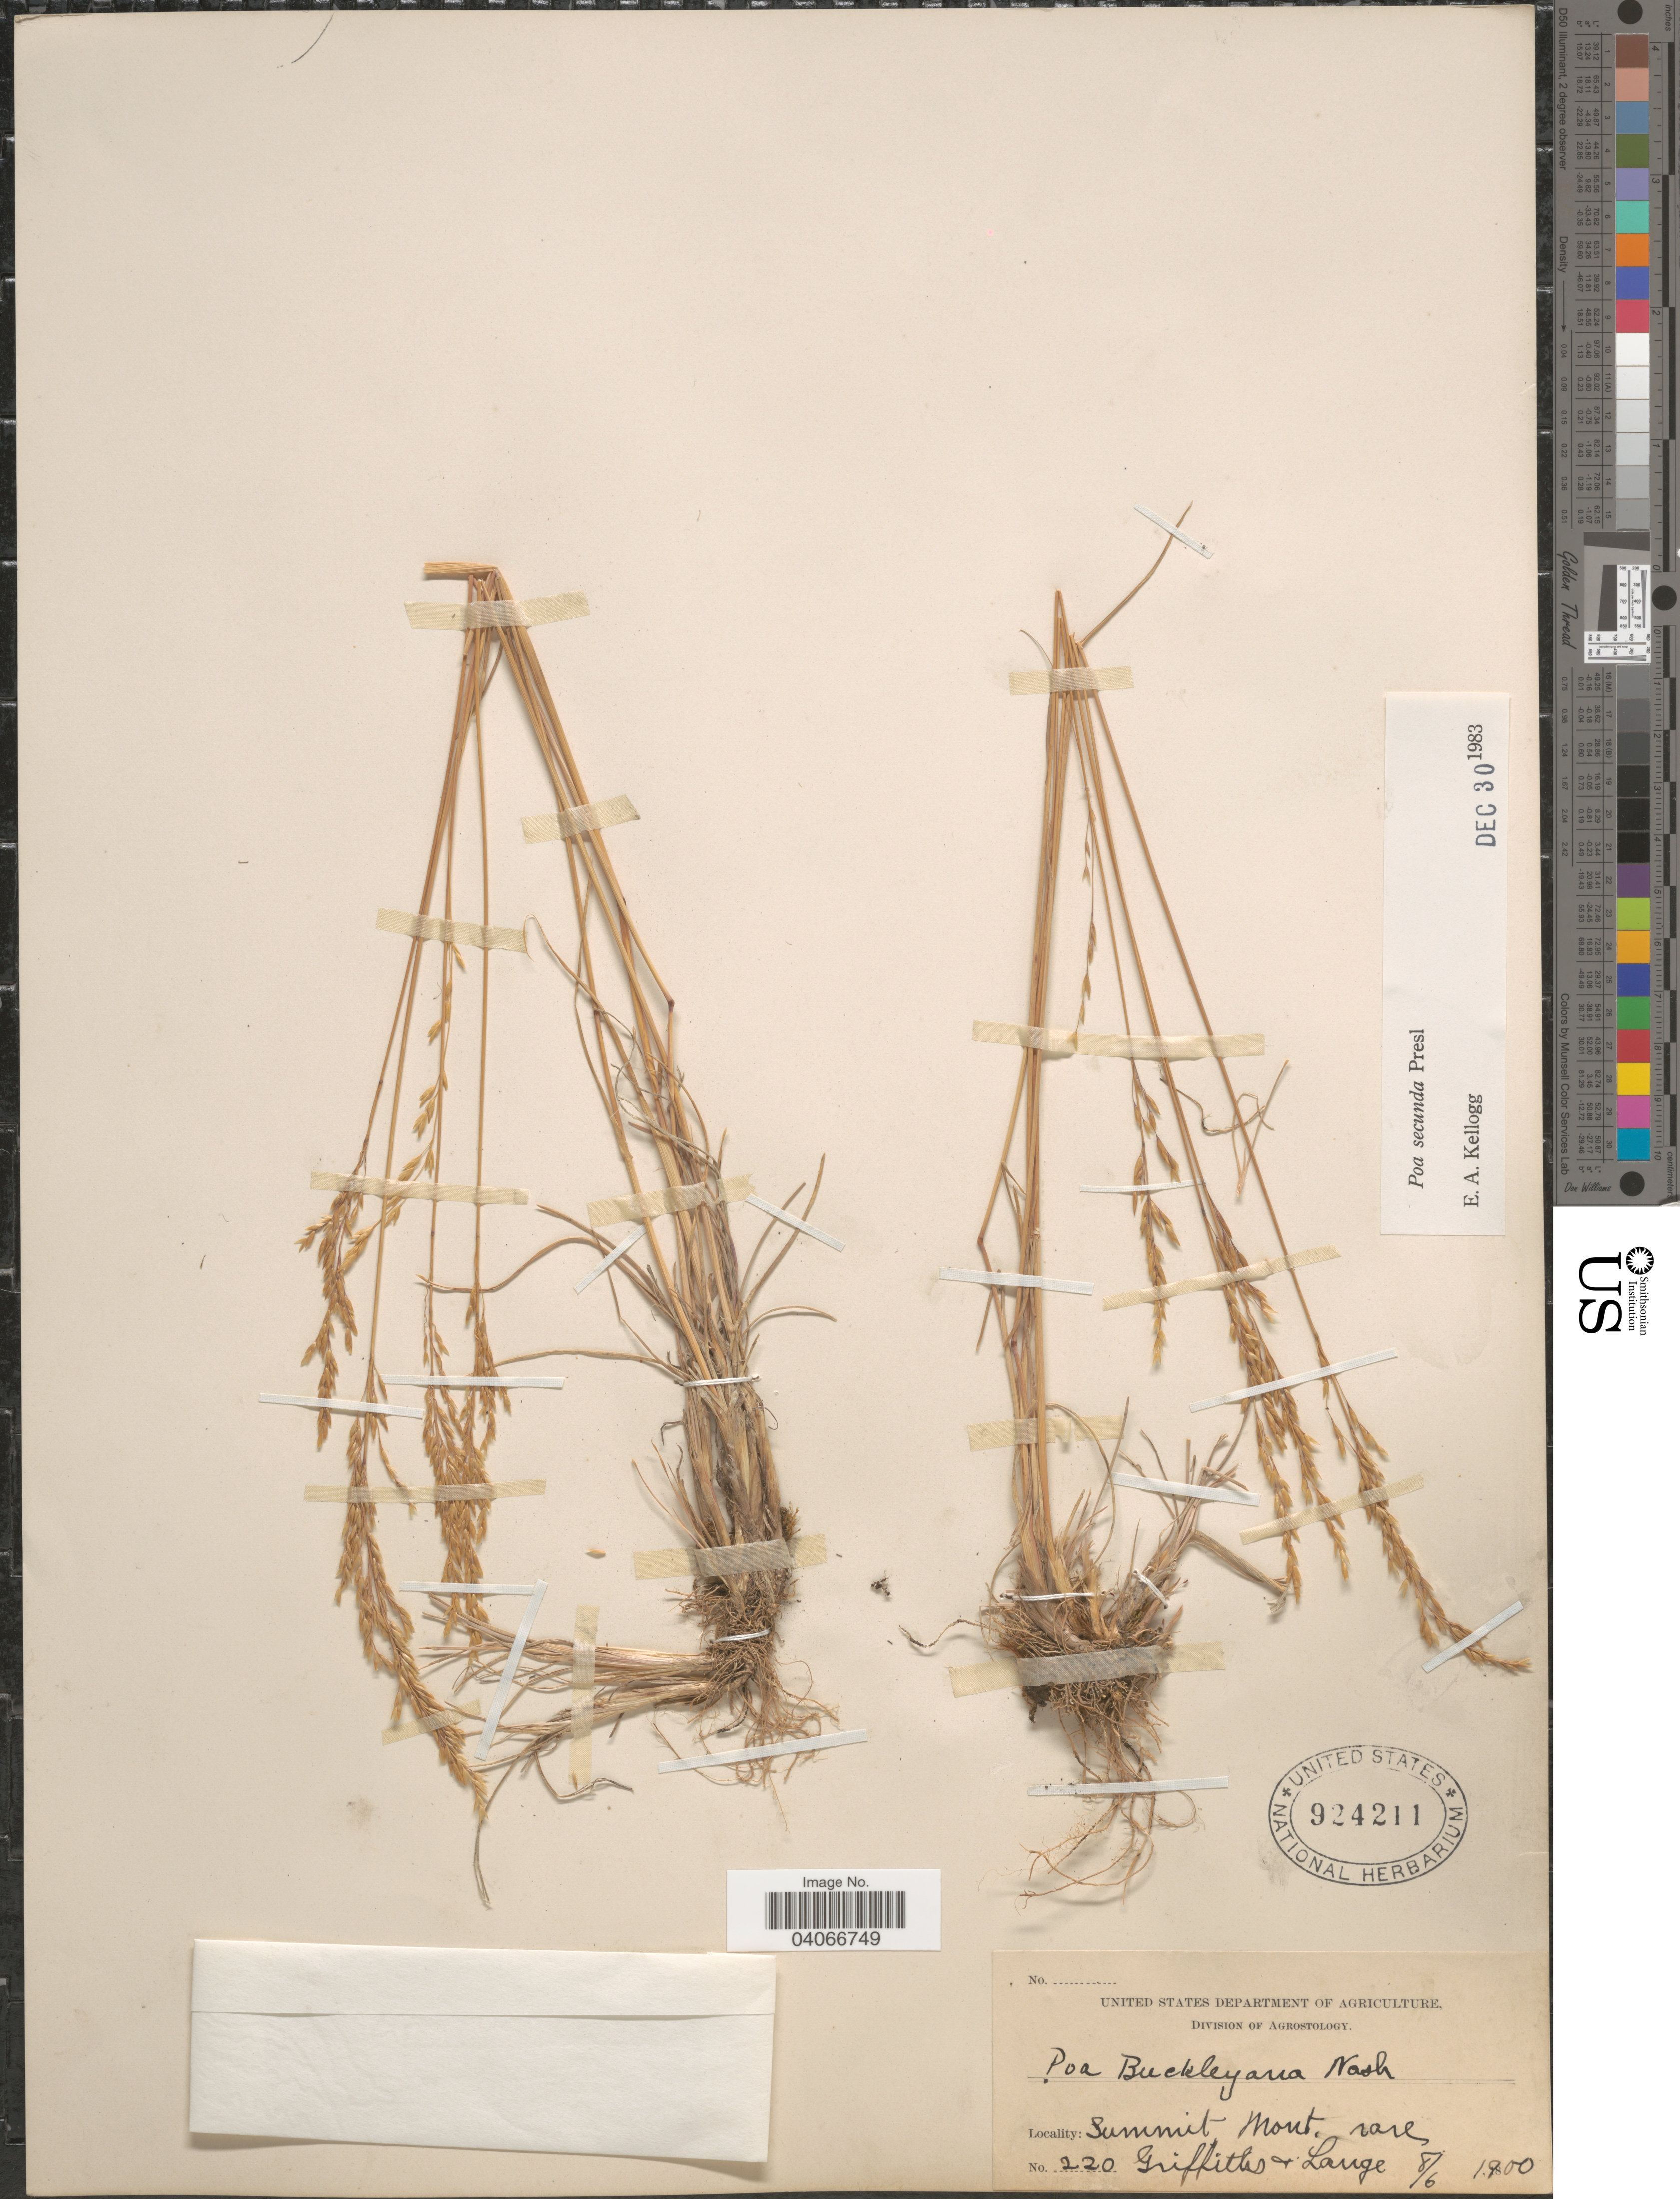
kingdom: Plantae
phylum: Tracheophyta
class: Liliopsida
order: Poales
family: Poaceae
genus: Poa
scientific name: Poa secunda subsp. secunda var. scabrella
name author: (Thurb.) Soreng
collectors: -- Griffiths & -- Lange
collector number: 220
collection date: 1900-08-06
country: United States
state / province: Montana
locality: Summit.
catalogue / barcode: US 924211